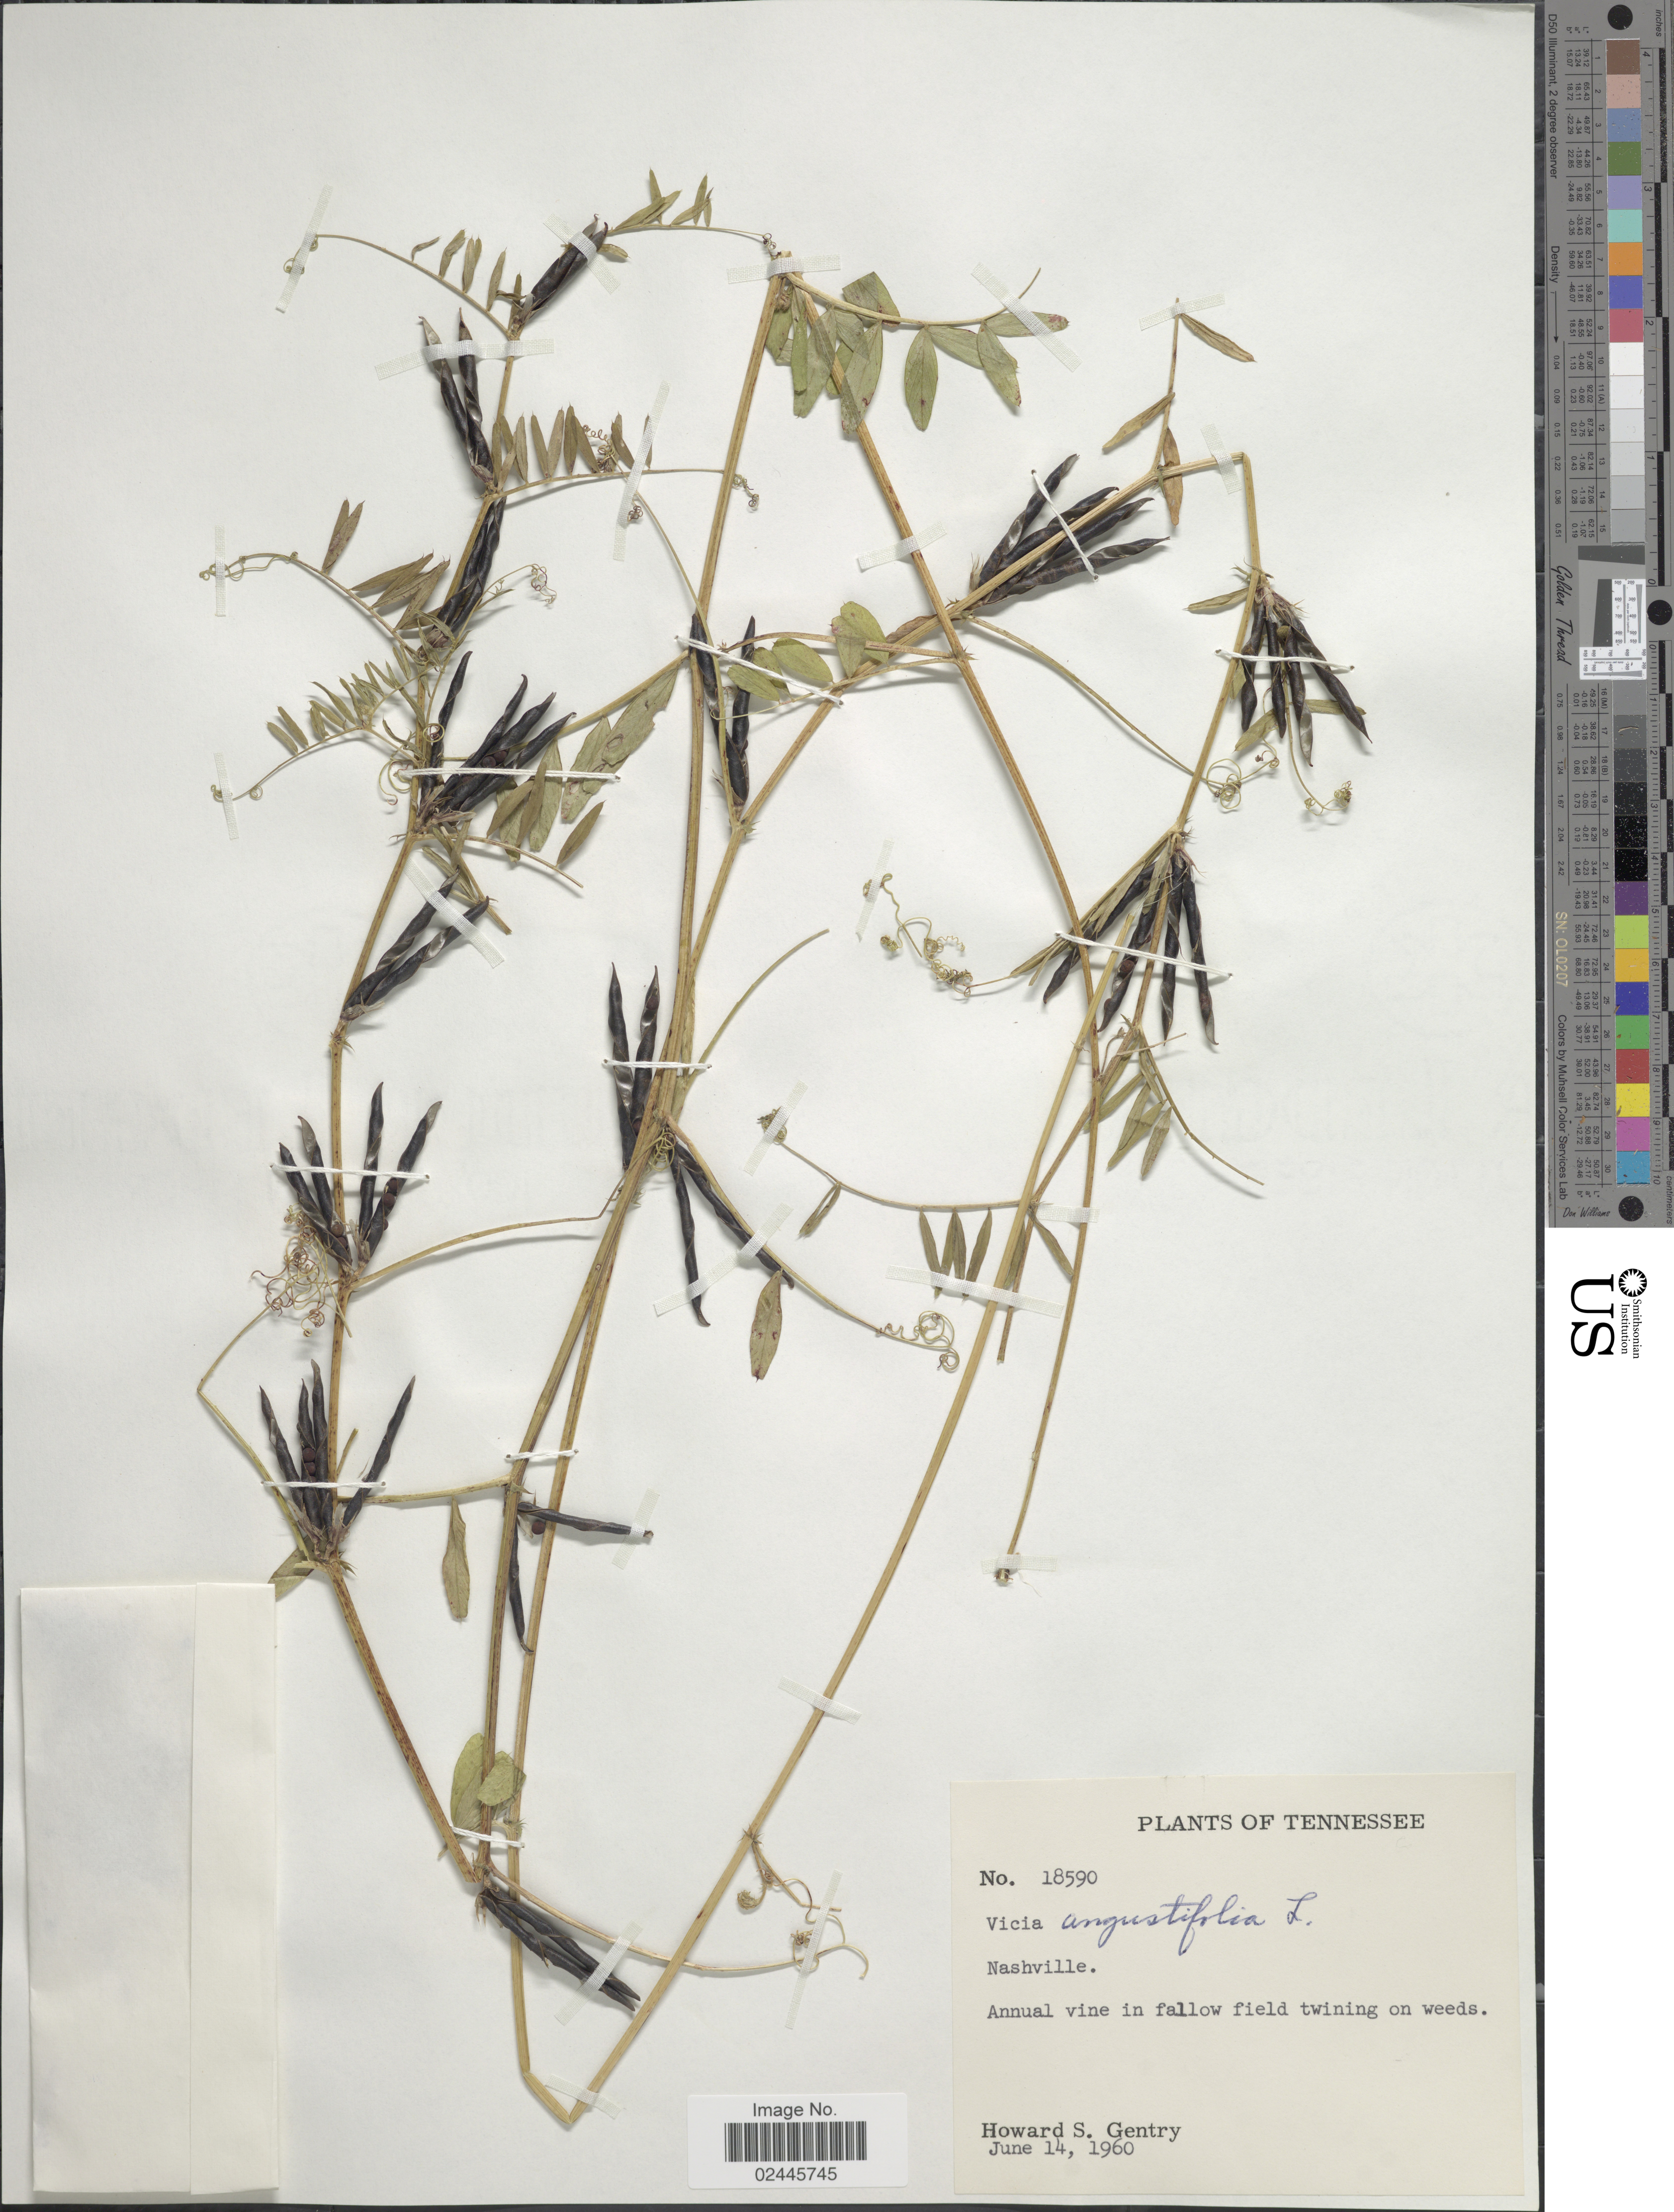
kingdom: Plantae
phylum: Tracheophyta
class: Magnoliopsida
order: Fabales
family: Fabaceae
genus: Vicia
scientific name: Vicia angustifolia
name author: L.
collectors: H. S. Gentry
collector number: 18590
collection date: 1960-06-14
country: United States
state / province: Tennessee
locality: Nashville.